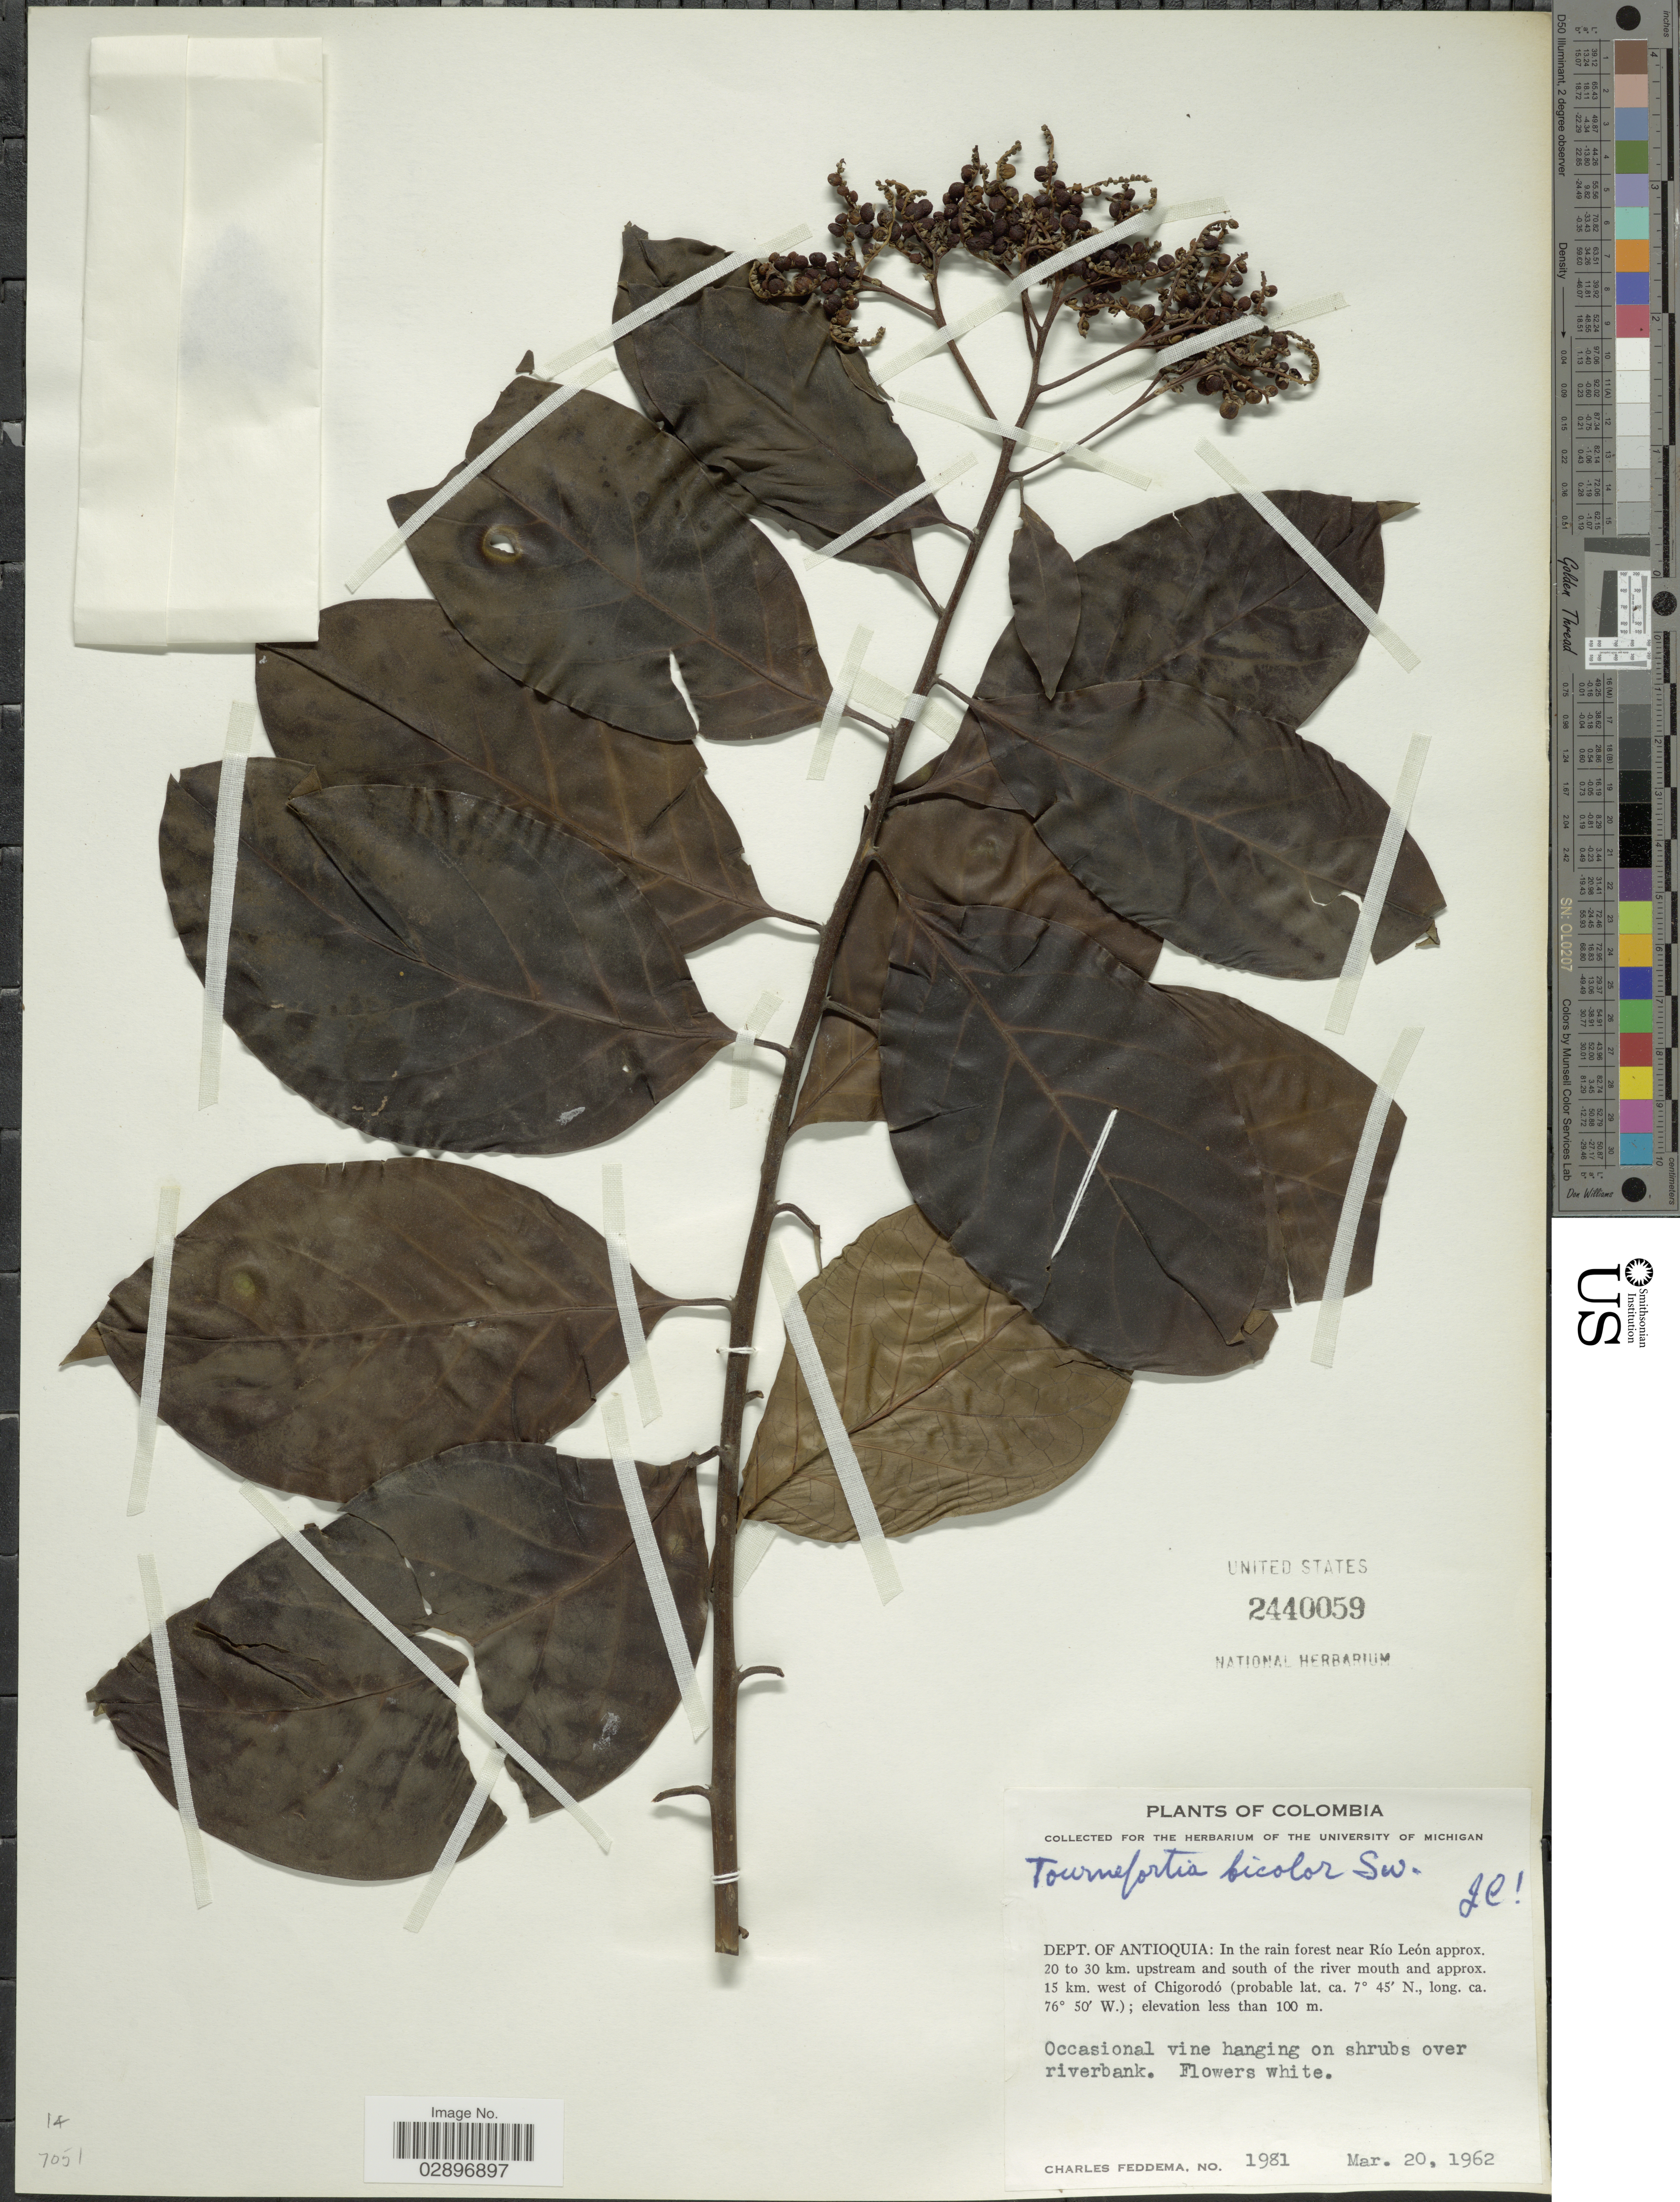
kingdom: Plantae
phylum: Tracheophyta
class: Magnoliopsida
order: Boraginales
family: Heliotropiaceae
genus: Tournefortia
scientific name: Tournefortia bicolor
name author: Sw.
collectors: C. Feddema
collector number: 1981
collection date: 1962-03-20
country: Colombia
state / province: Antioquia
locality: In the rain forest near Río León approx. 20 to 30 km. upstream and south of the river mouth and approx. 15 km. west of Chigorodó.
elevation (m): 100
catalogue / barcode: US 2440059